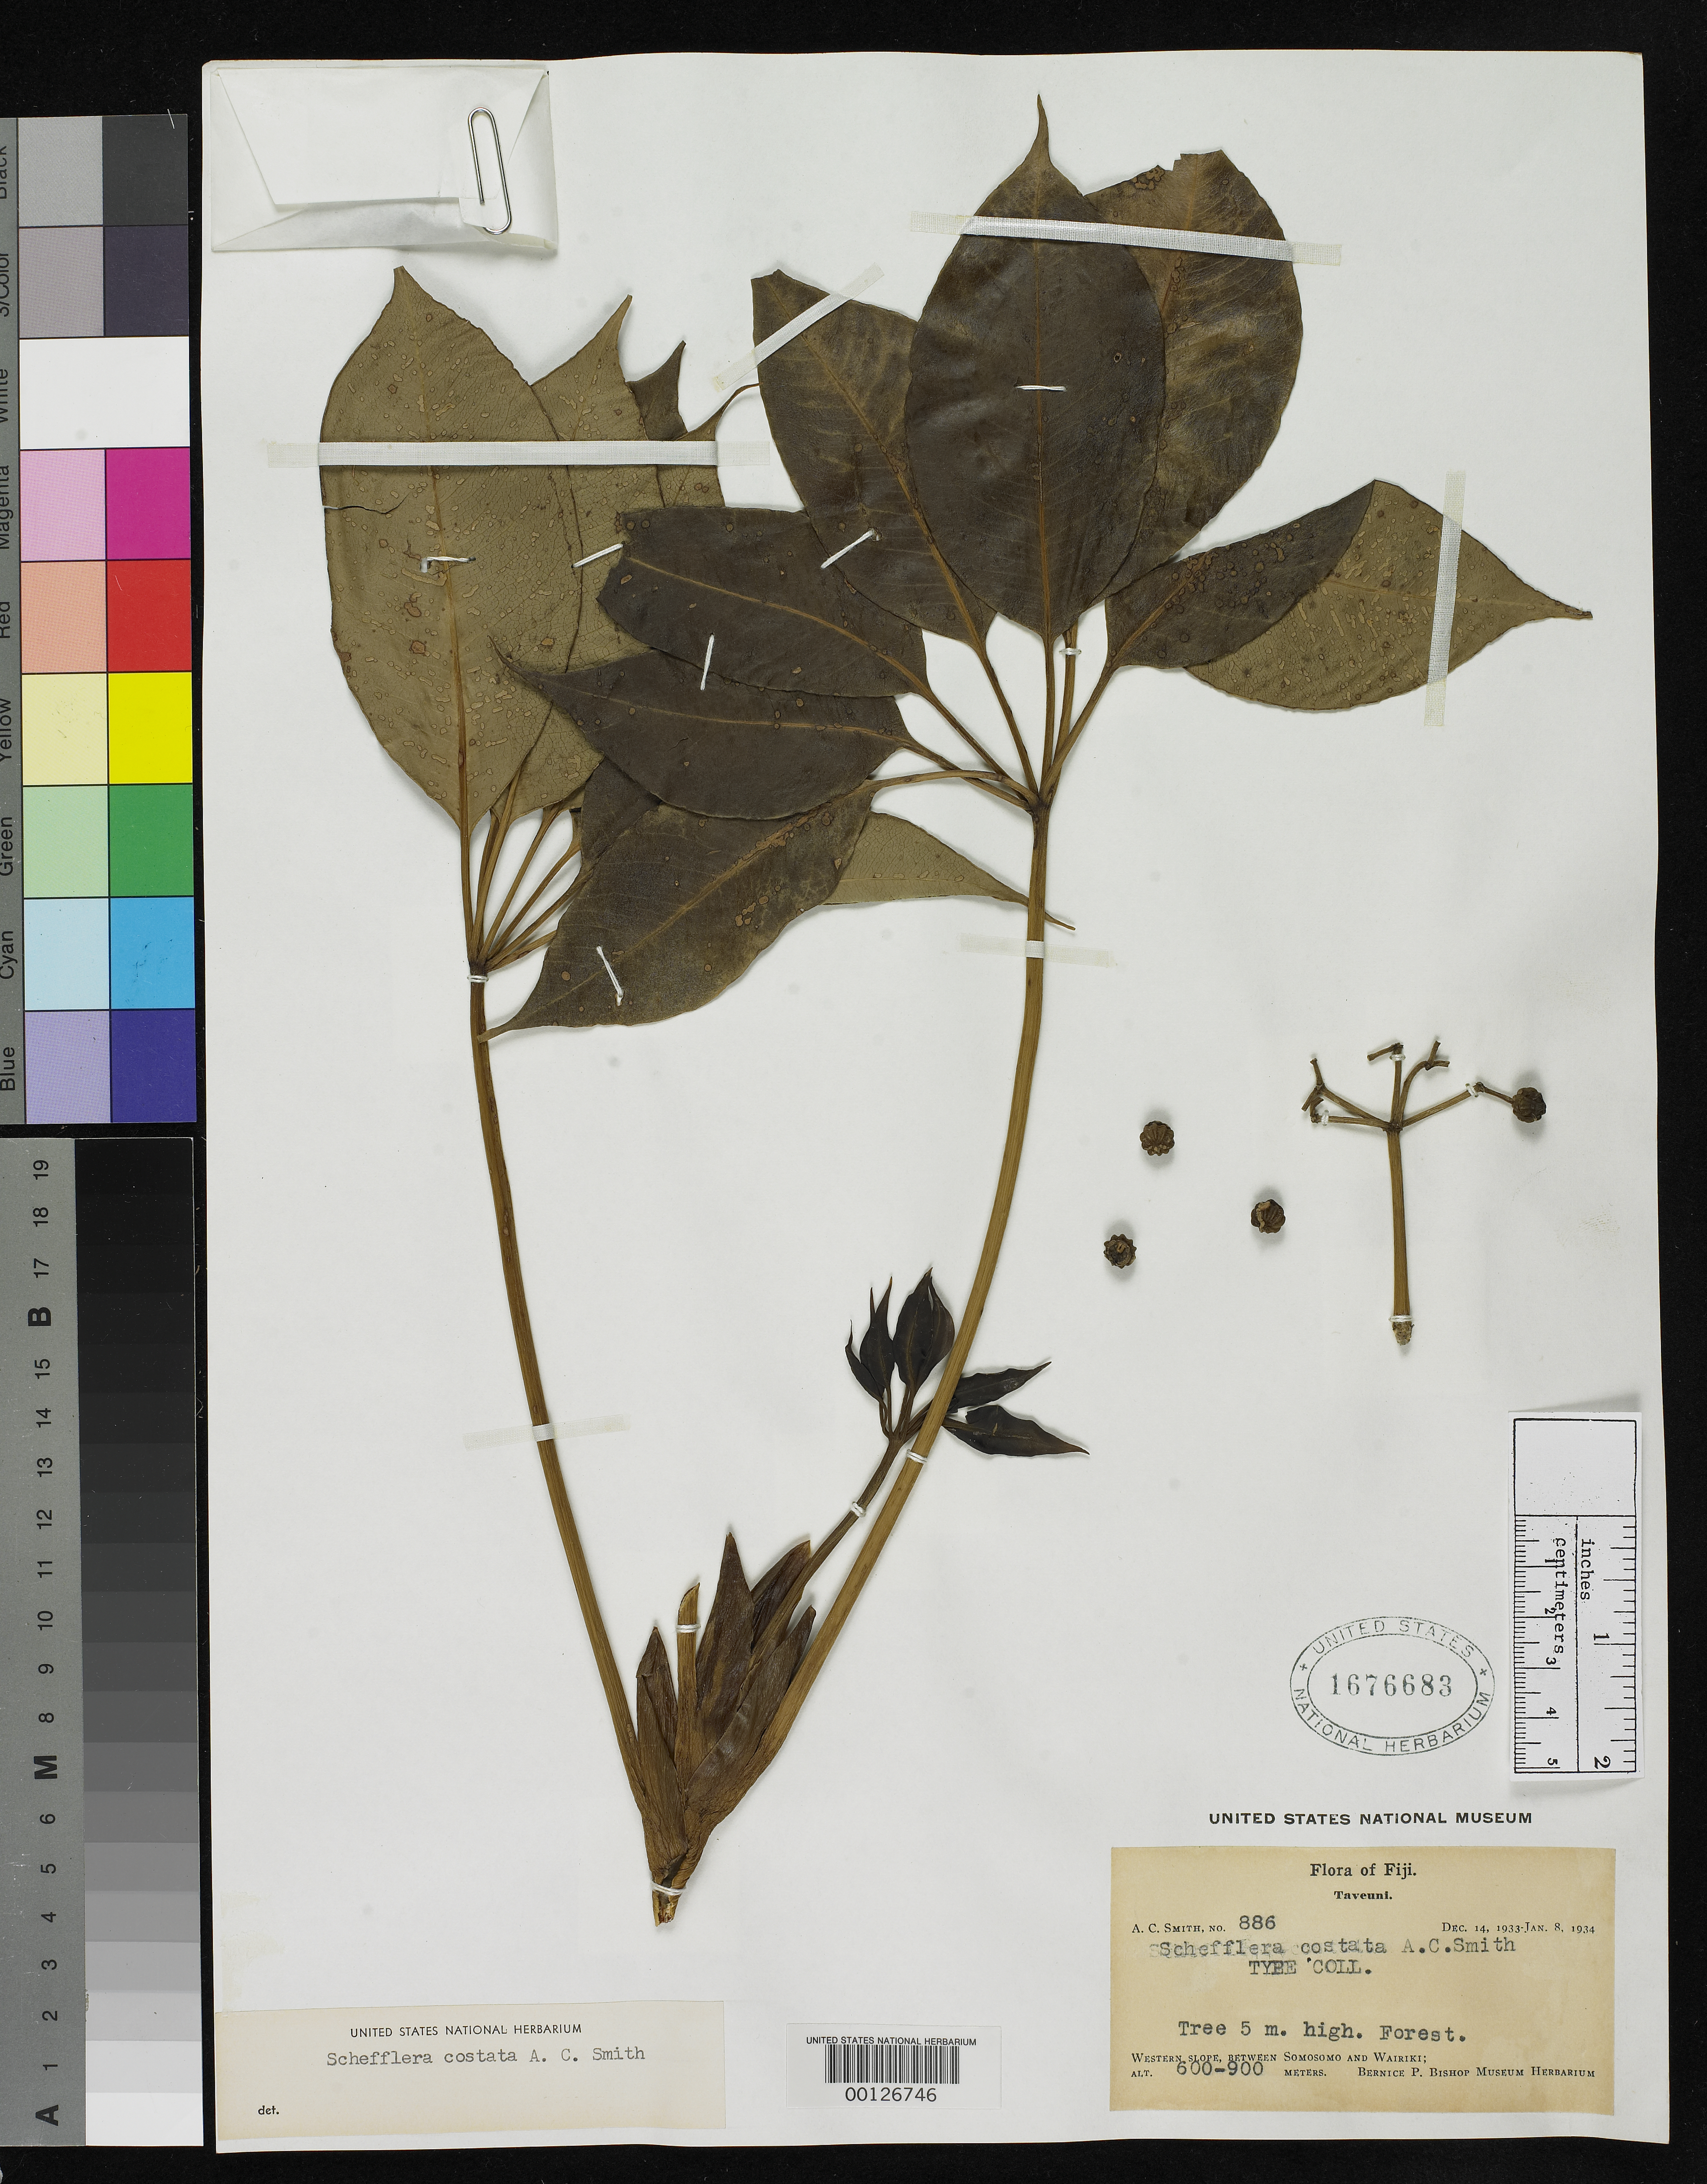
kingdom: Plantae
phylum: Tracheophyta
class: Magnoliopsida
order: Apiales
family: Araliaceae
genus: Schefflera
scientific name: Schefflera costata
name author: A.C. Sm.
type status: Isotype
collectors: A. C. Smith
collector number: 886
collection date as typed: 29 Dec 1933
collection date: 1933-12-29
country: Fiji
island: Taveuni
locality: Between SomoSomo and Wairiki. [Vanua Levu Group]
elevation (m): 600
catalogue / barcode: US 1676683